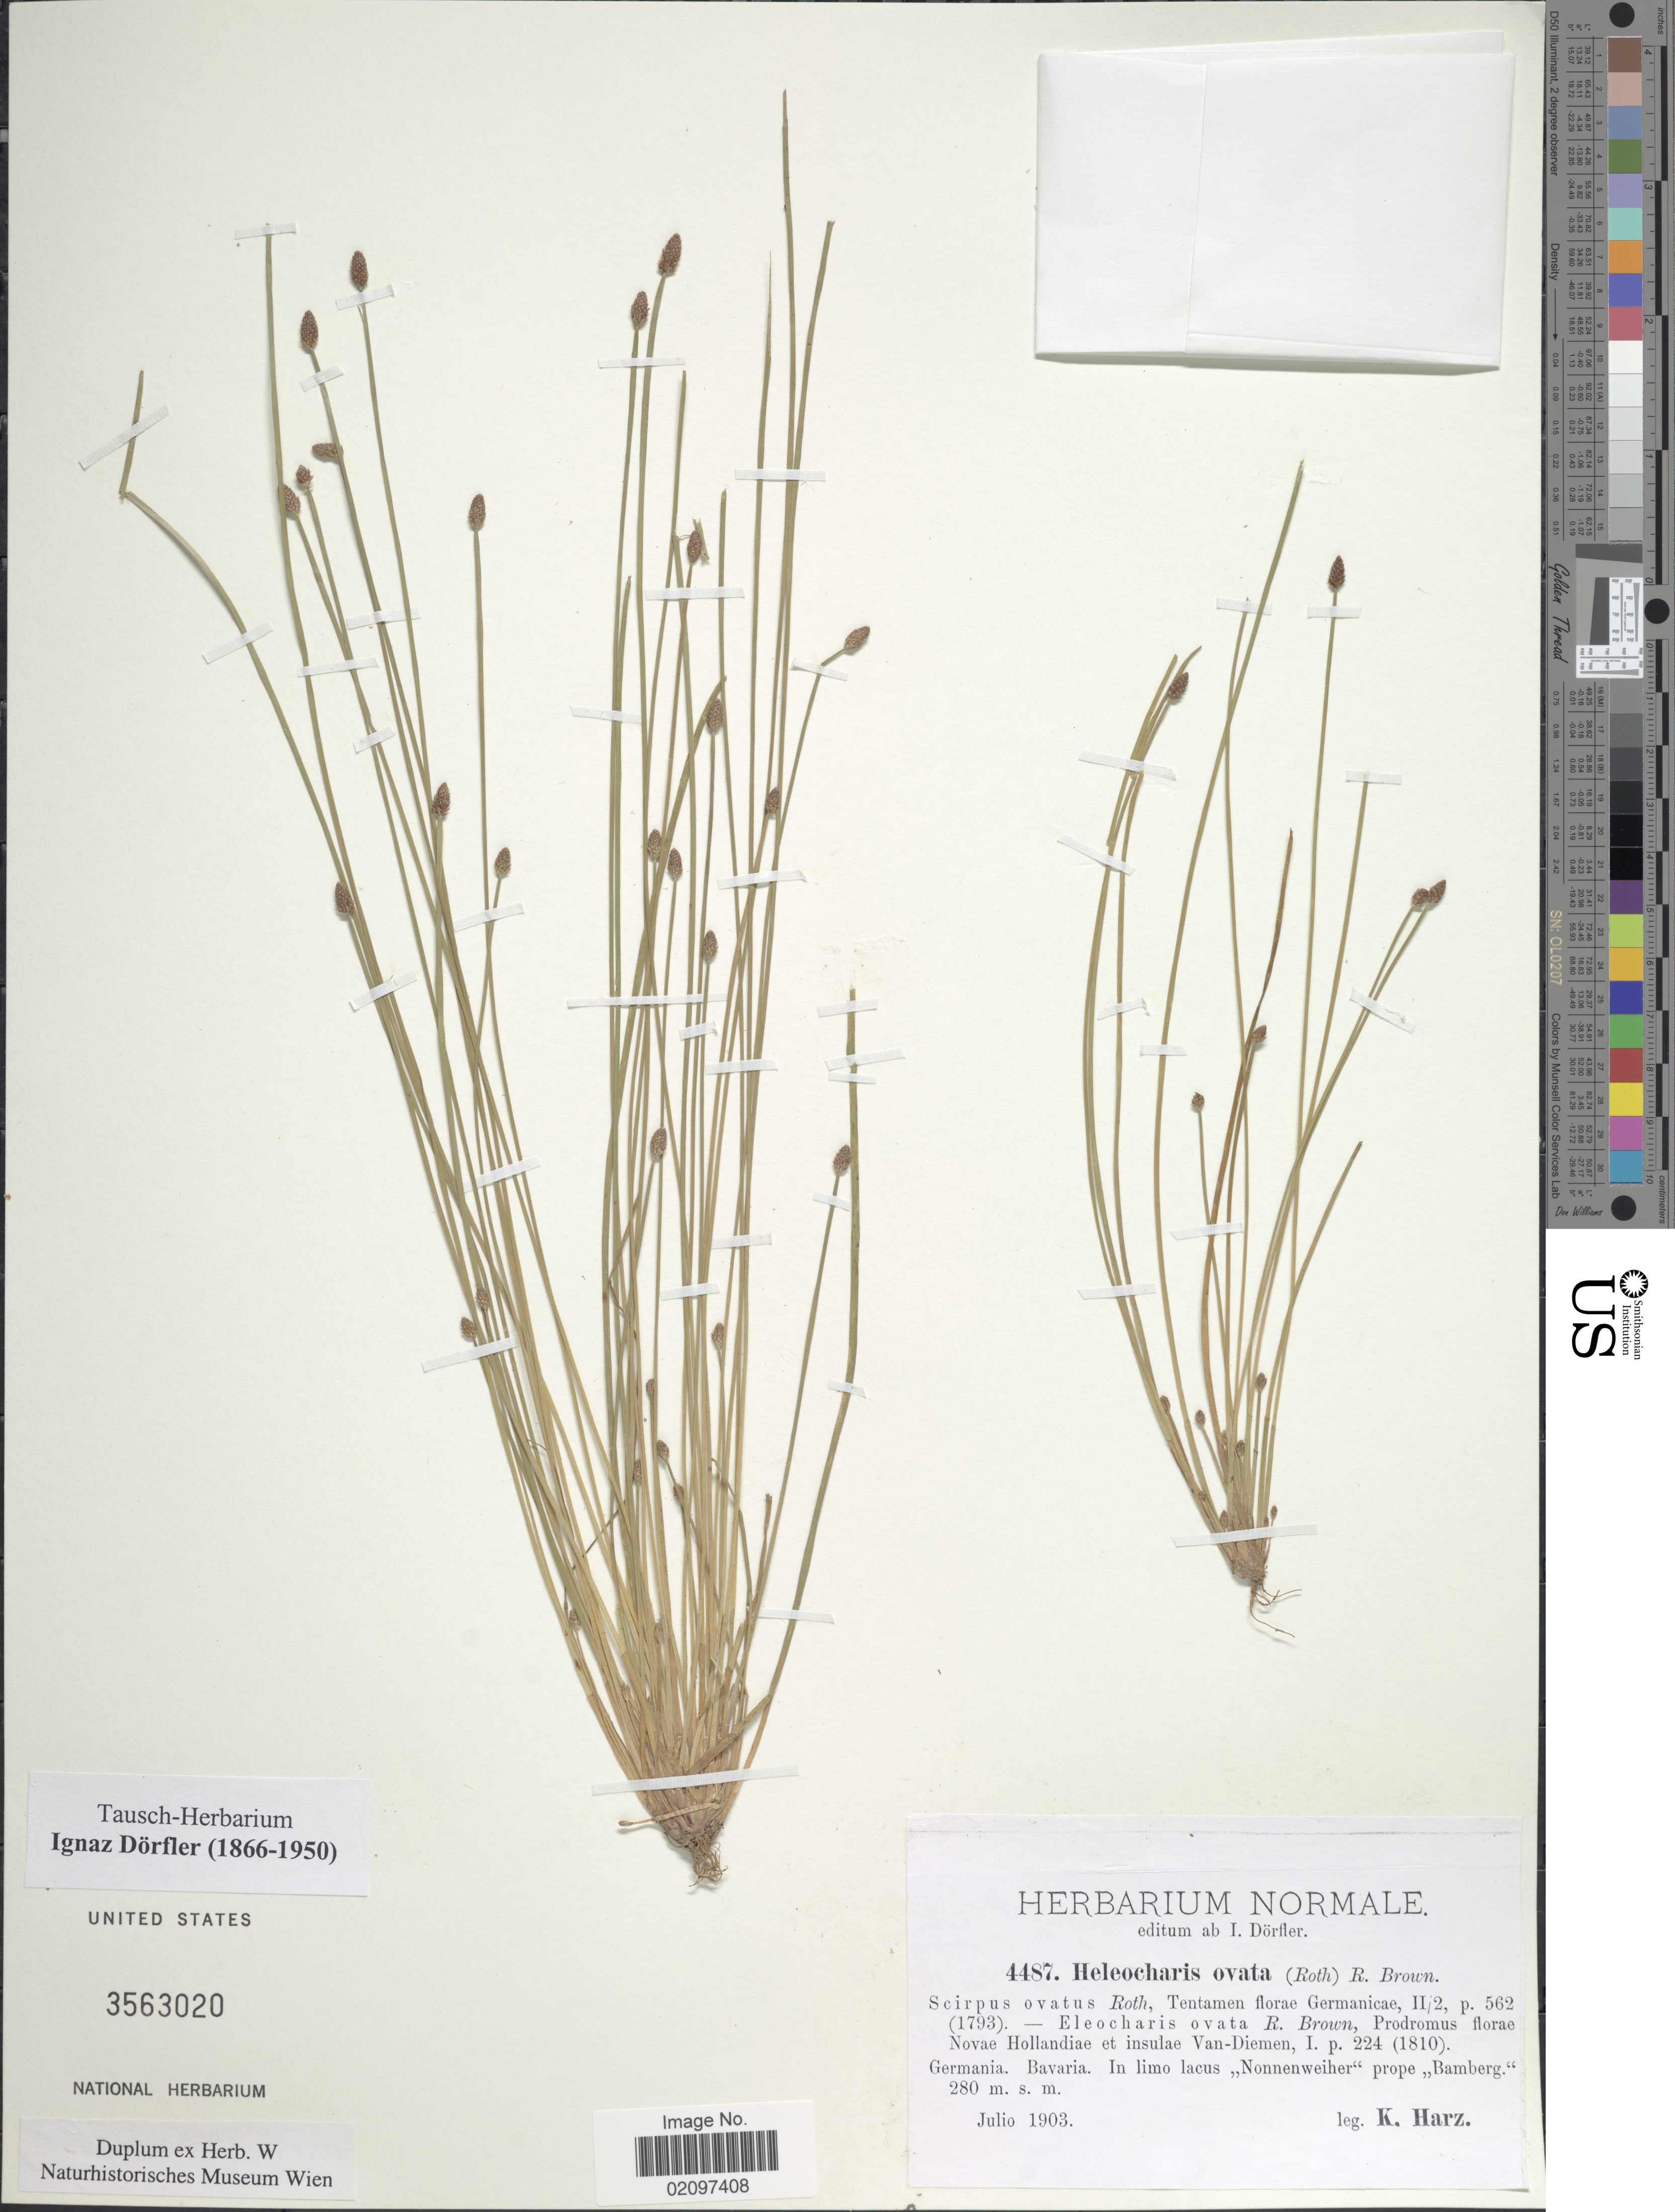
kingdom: Plantae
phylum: Tracheophyta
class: Liliopsida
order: Poales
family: Cyperaceae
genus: Eleocharis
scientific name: Eleocharis ovata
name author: (Roth) Roem. & Schult.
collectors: K. Harz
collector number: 4487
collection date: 1903-07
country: Germany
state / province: Bayern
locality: Germania. Bavaria. In limo lacus ,,Nonnenweiher" prope ,,Bamberg".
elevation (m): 280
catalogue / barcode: US 3563020